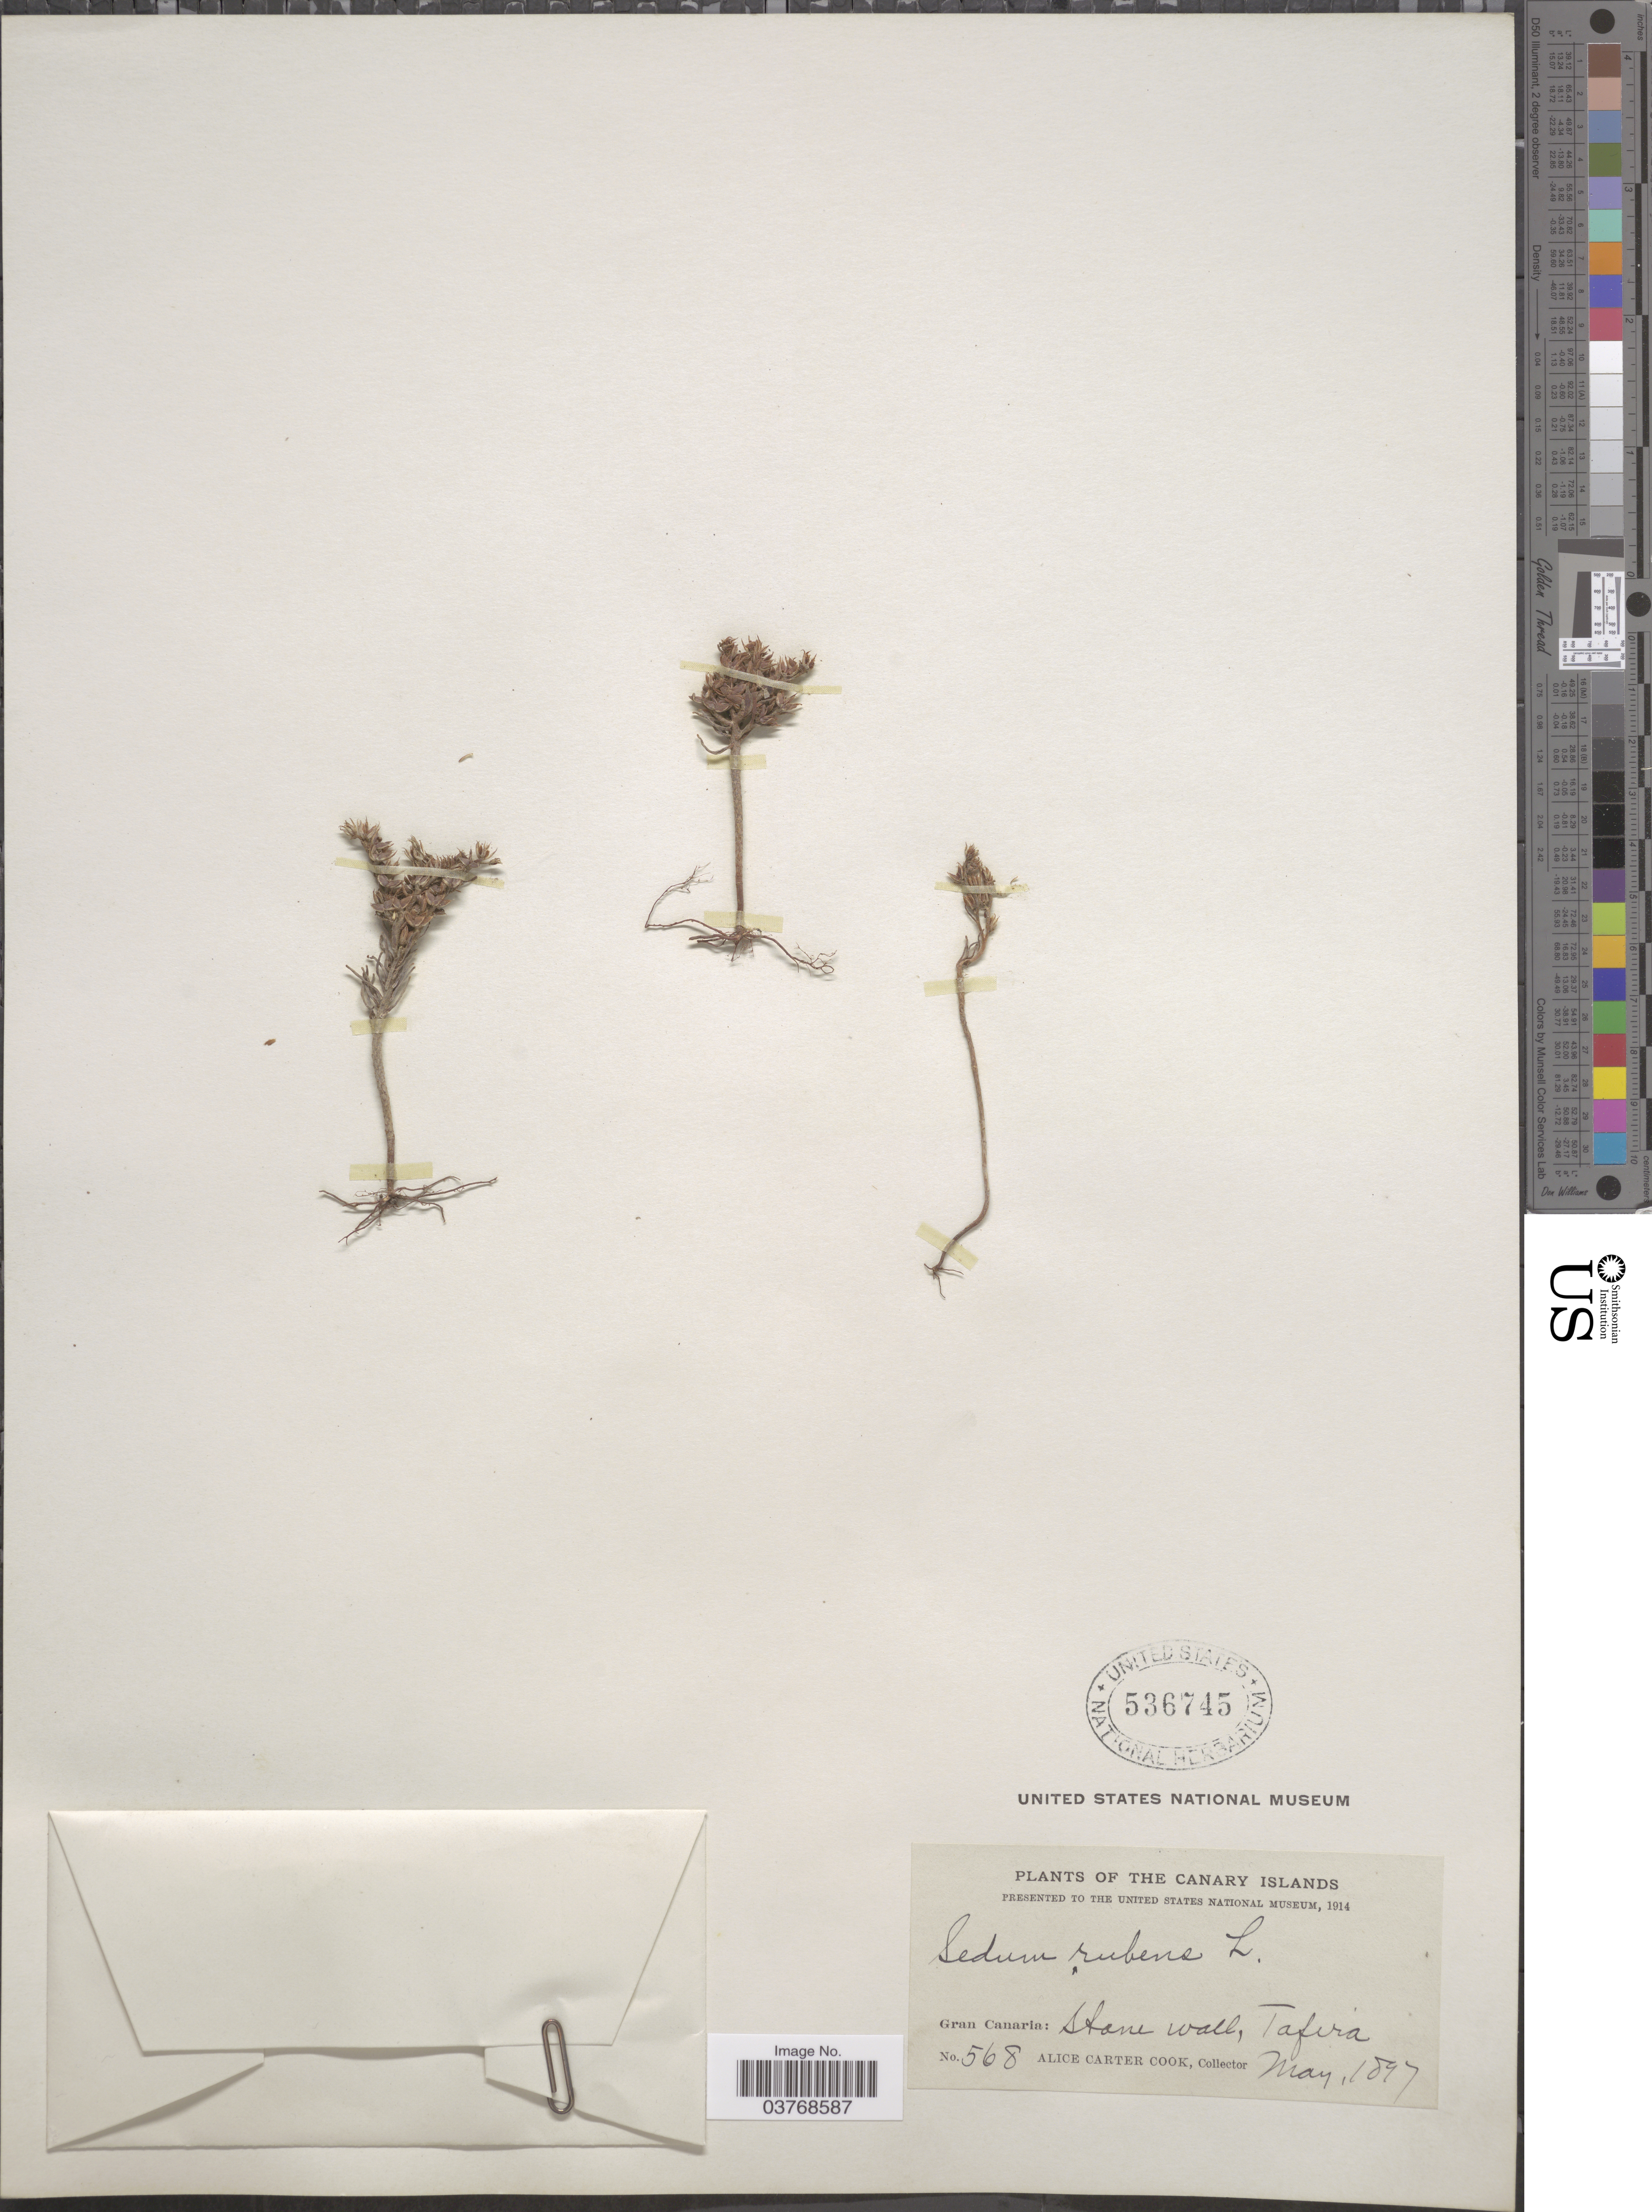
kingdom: Plantae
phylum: Tracheophyta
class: Magnoliopsida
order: Saxifragales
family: Crassulaceae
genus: Sedum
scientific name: Sedum rubens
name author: L.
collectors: Alice C. Cook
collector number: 568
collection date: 1897-05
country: Spain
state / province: Canarias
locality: The Canary Islands. Gran Canaria: Stone wall, Tafira.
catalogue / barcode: US 536745